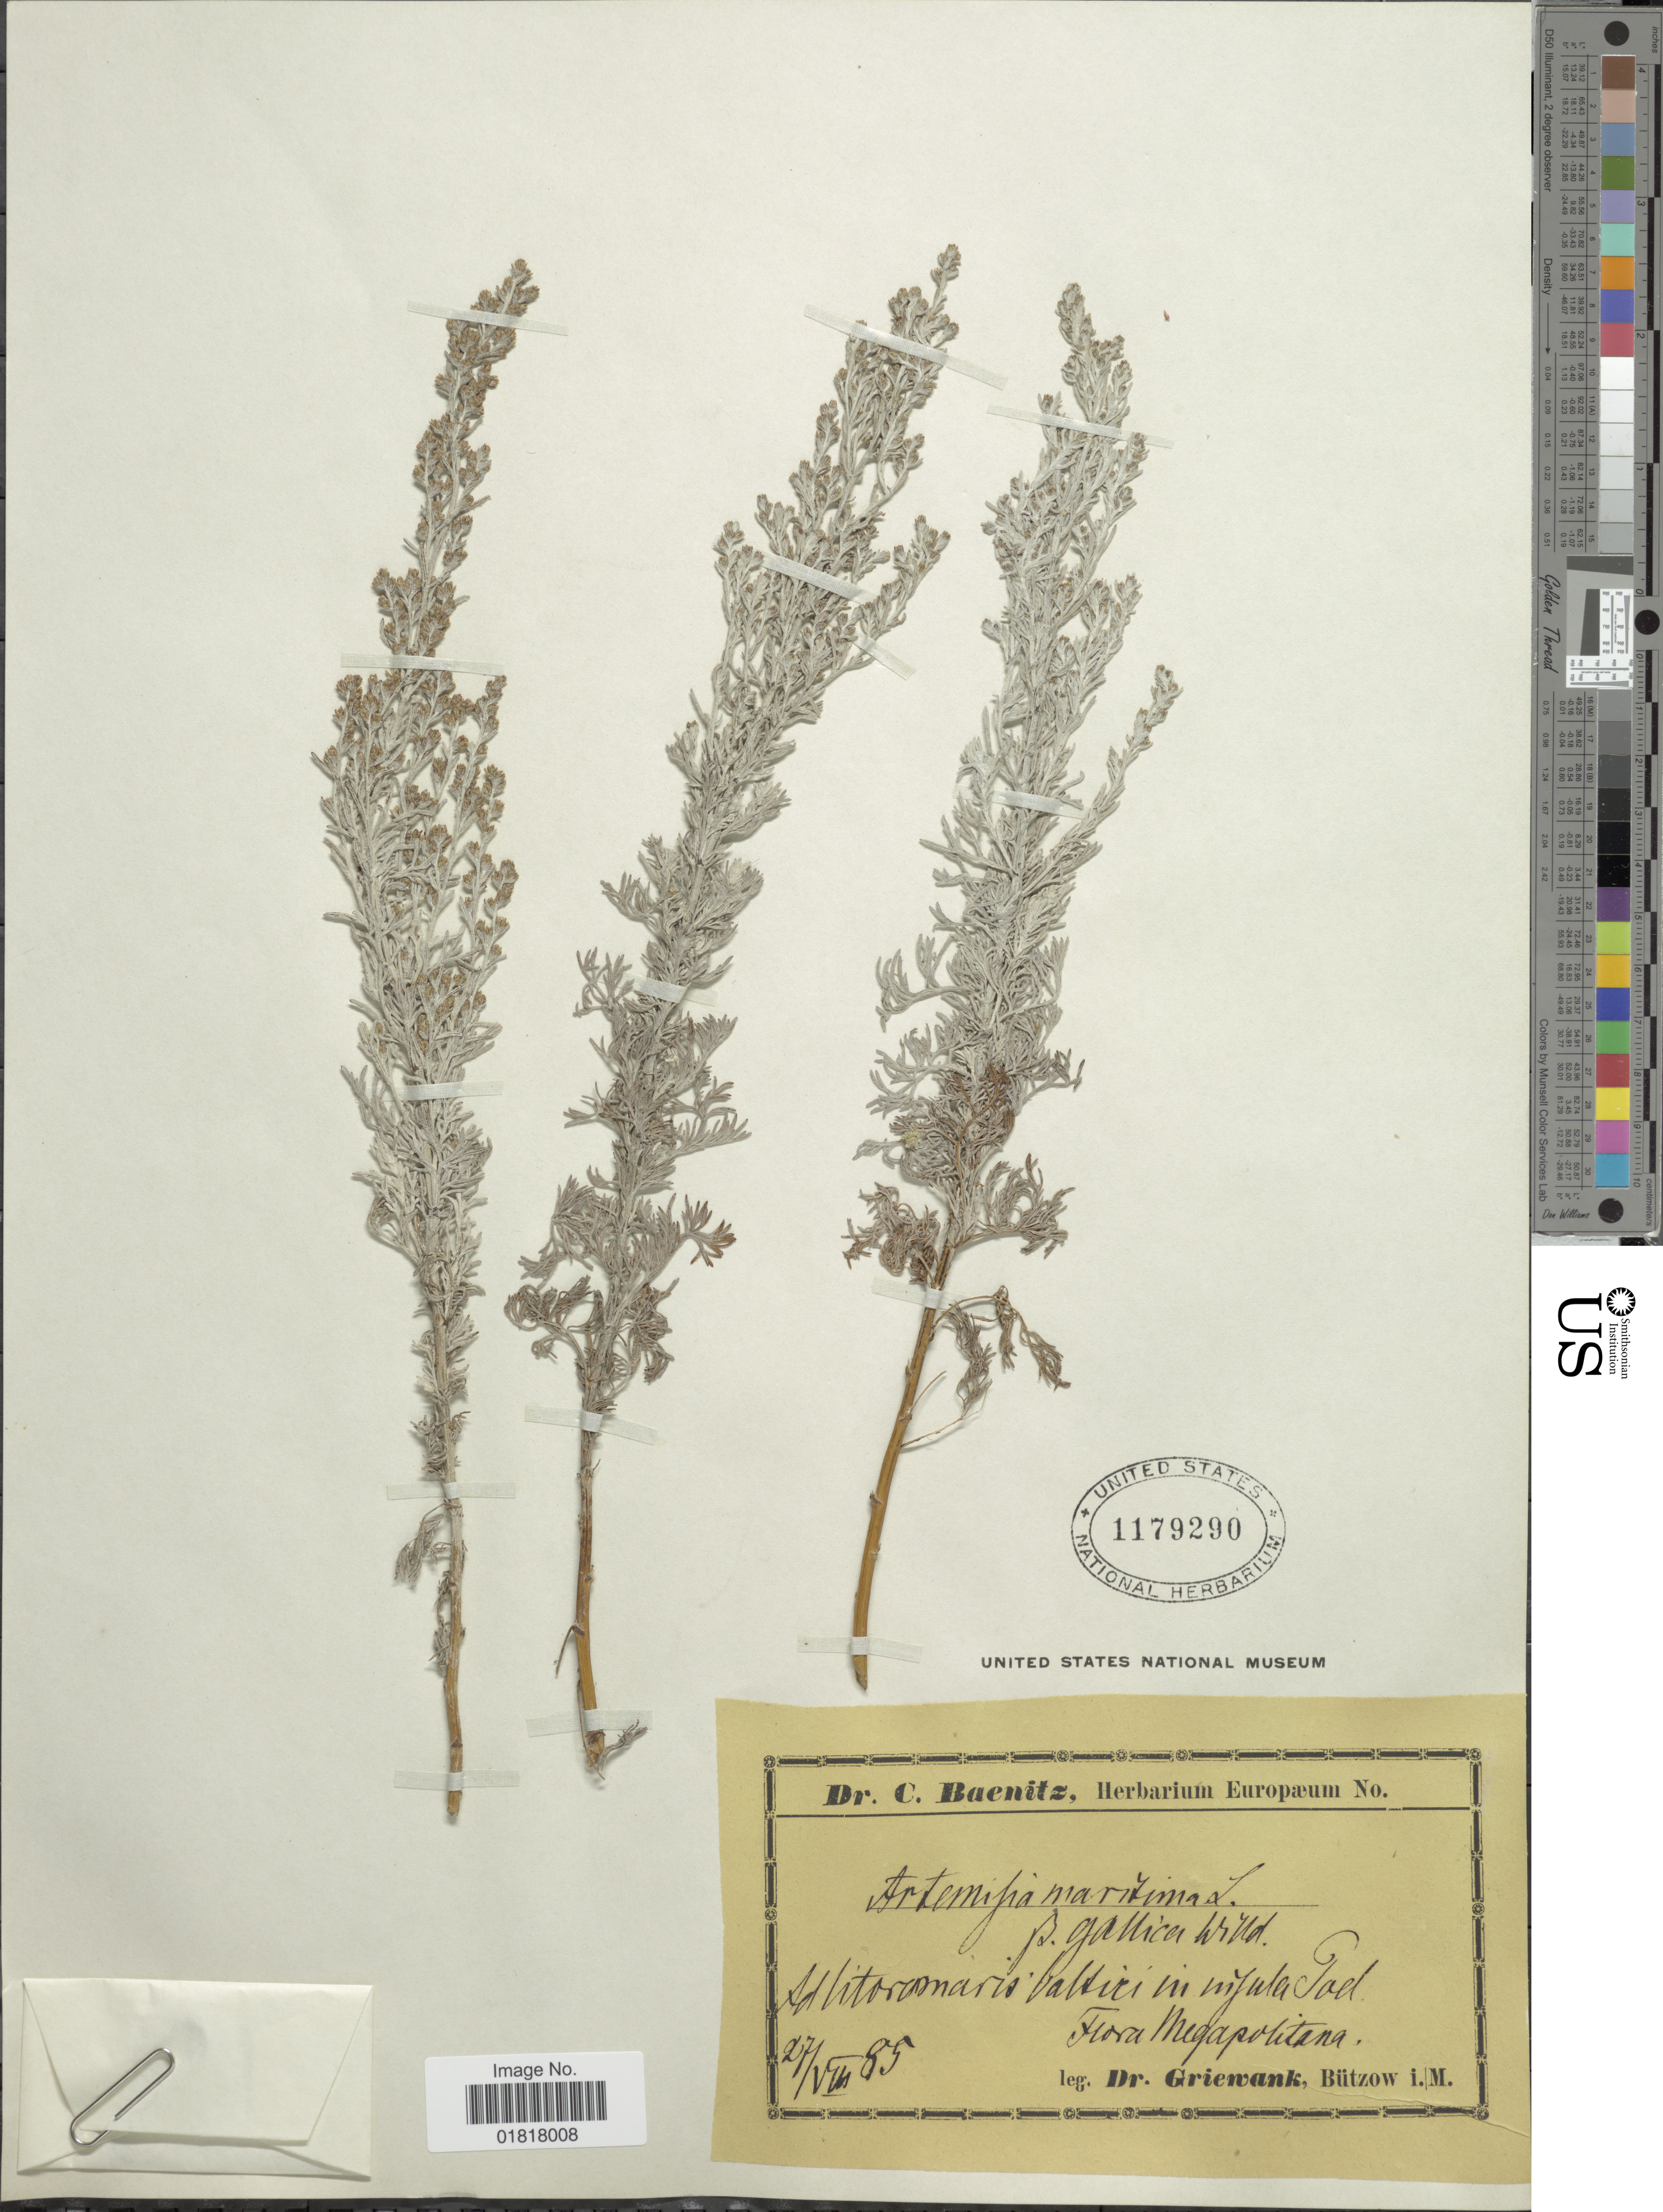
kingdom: Plantae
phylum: Tracheophyta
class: Magnoliopsida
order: Asterales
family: Asteraceae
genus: Artemisia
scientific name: Artemisia maritima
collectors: C. G. Baenitz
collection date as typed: Transcribed d/m/y: 27/8/85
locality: Megaspolitana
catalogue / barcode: US 1179290